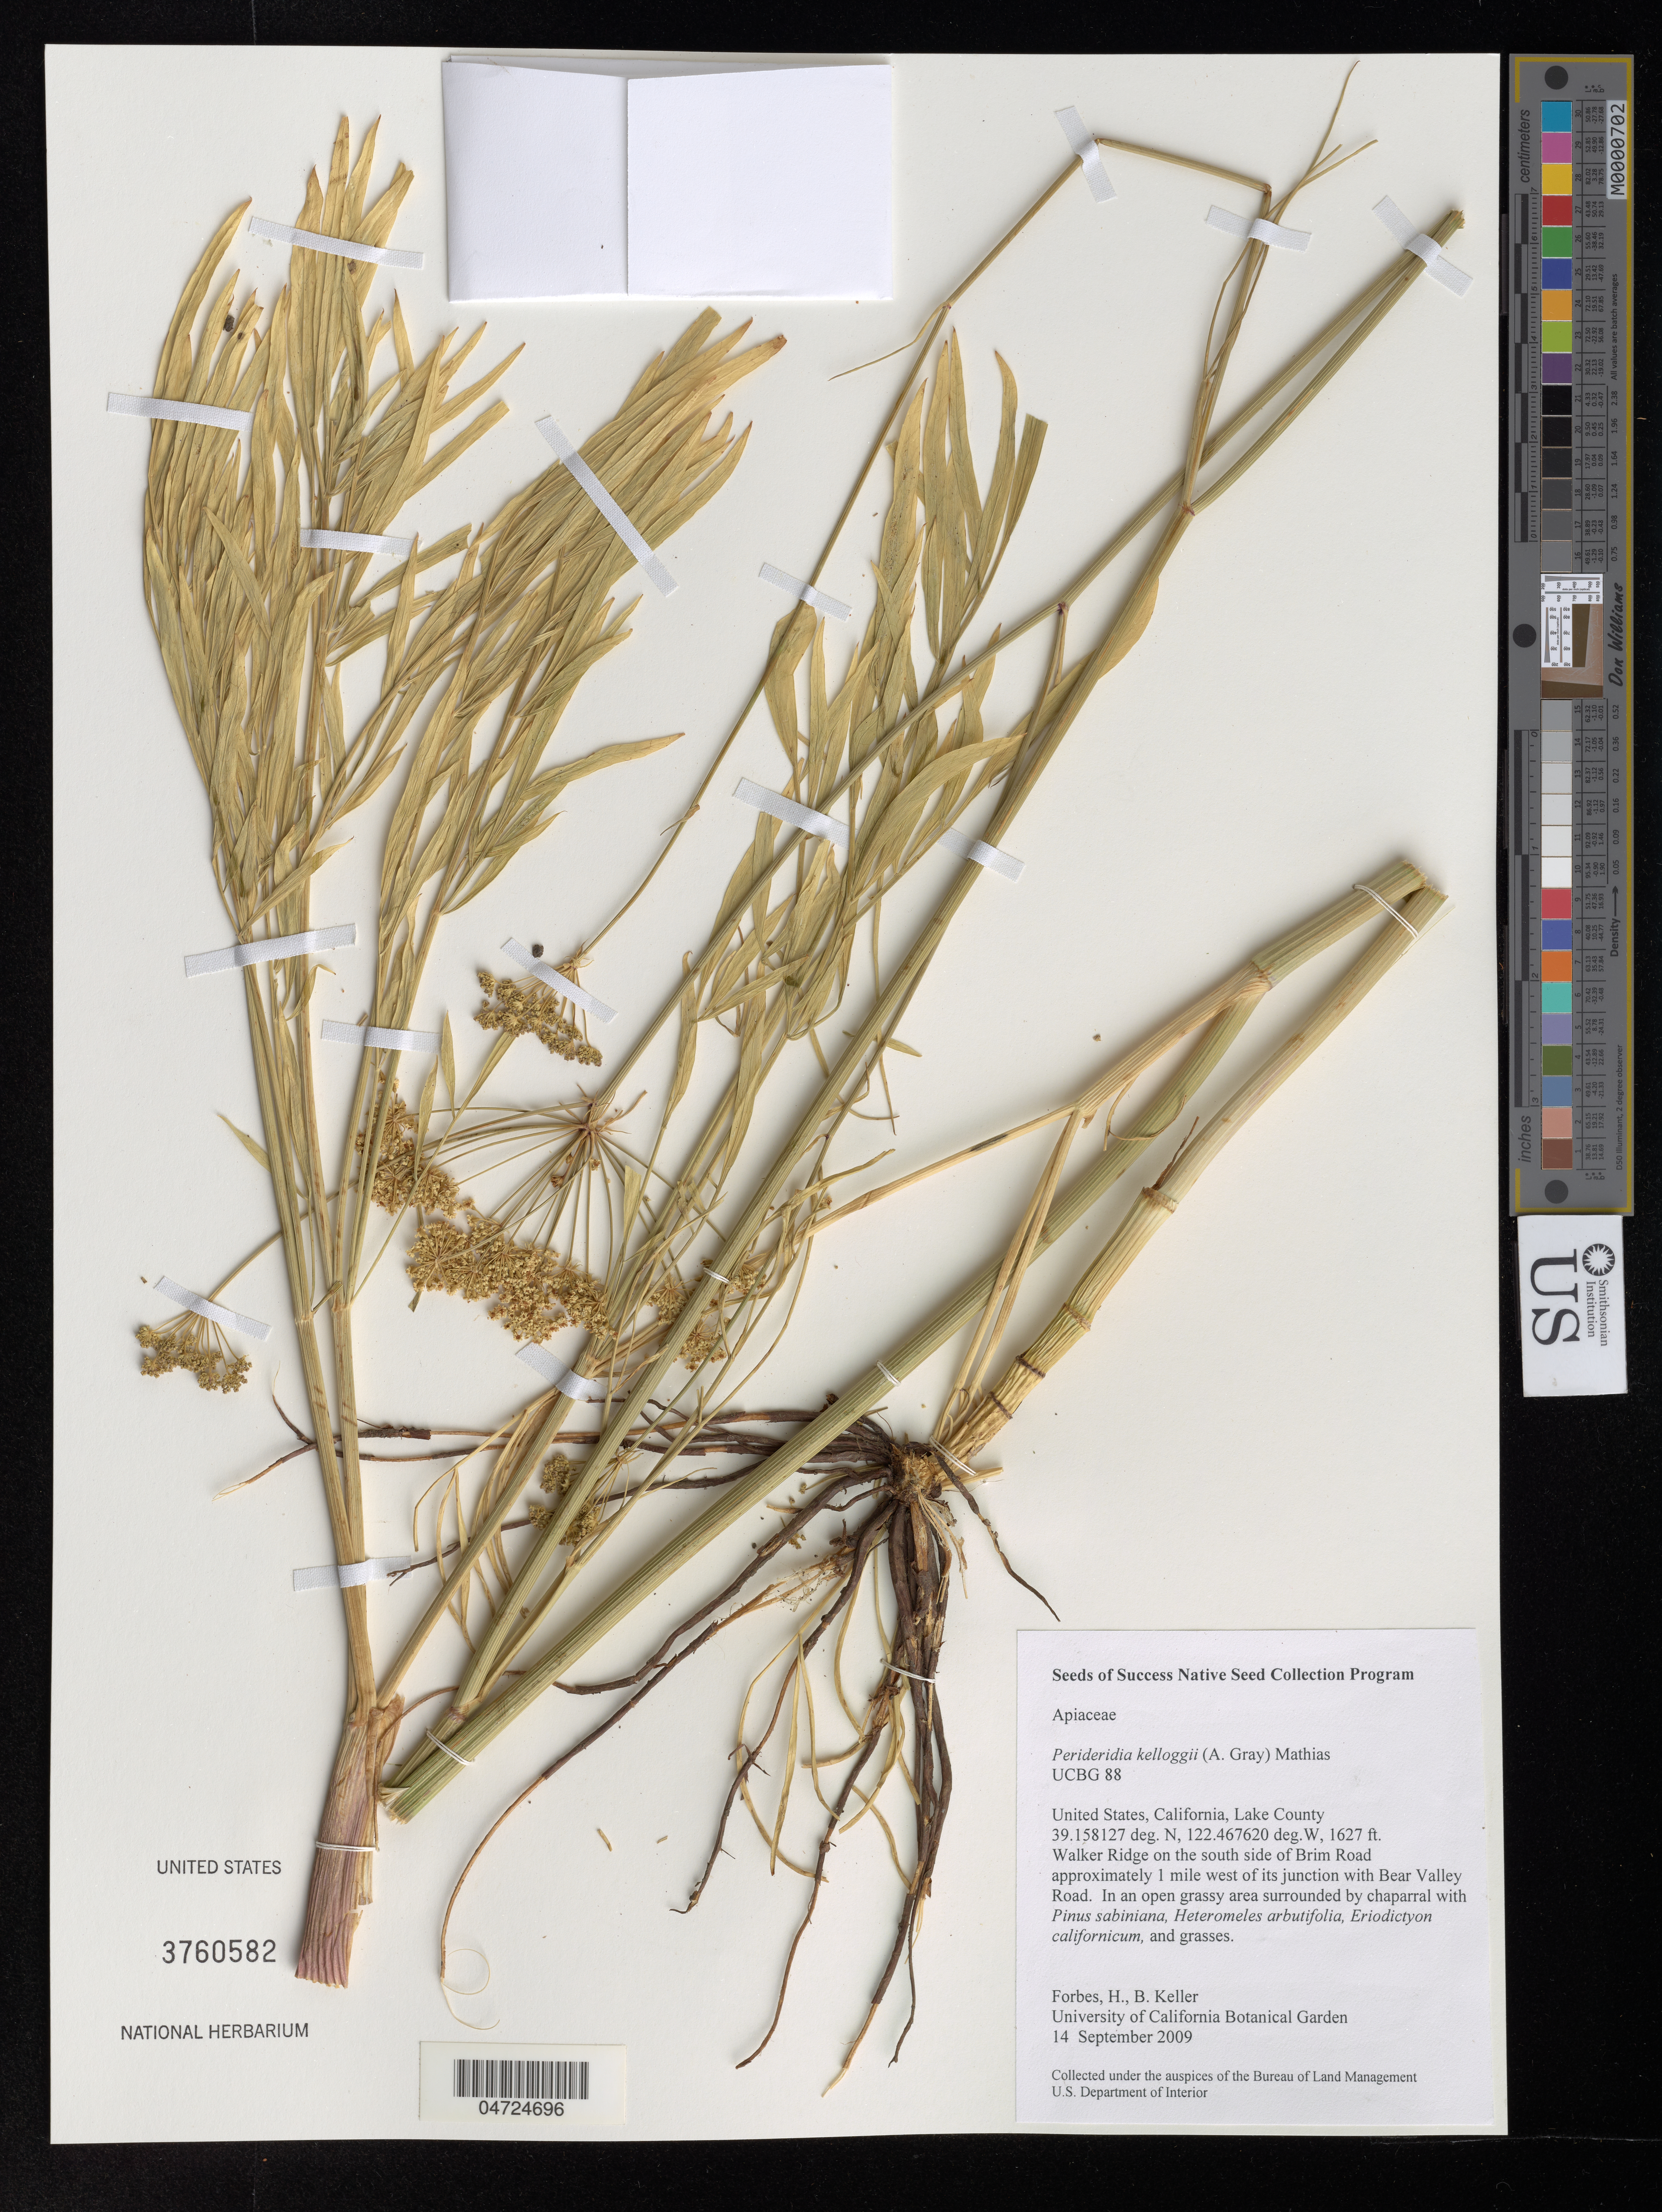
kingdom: Plantae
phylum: Tracheophyta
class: Magnoliopsida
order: Apiales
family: Apiaceae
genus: Perideridia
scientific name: Perideridia kelloggii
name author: (A. Gray) Mathias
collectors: H. Forbes & B. Keller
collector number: UCBG 88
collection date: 2009-09-14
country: United States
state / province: California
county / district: Lake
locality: Lake County. Walker Ridge on the south side of Brim Road approximately 1 mile west of its junction with Bear Valley Road.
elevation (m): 496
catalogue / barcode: US 3760582